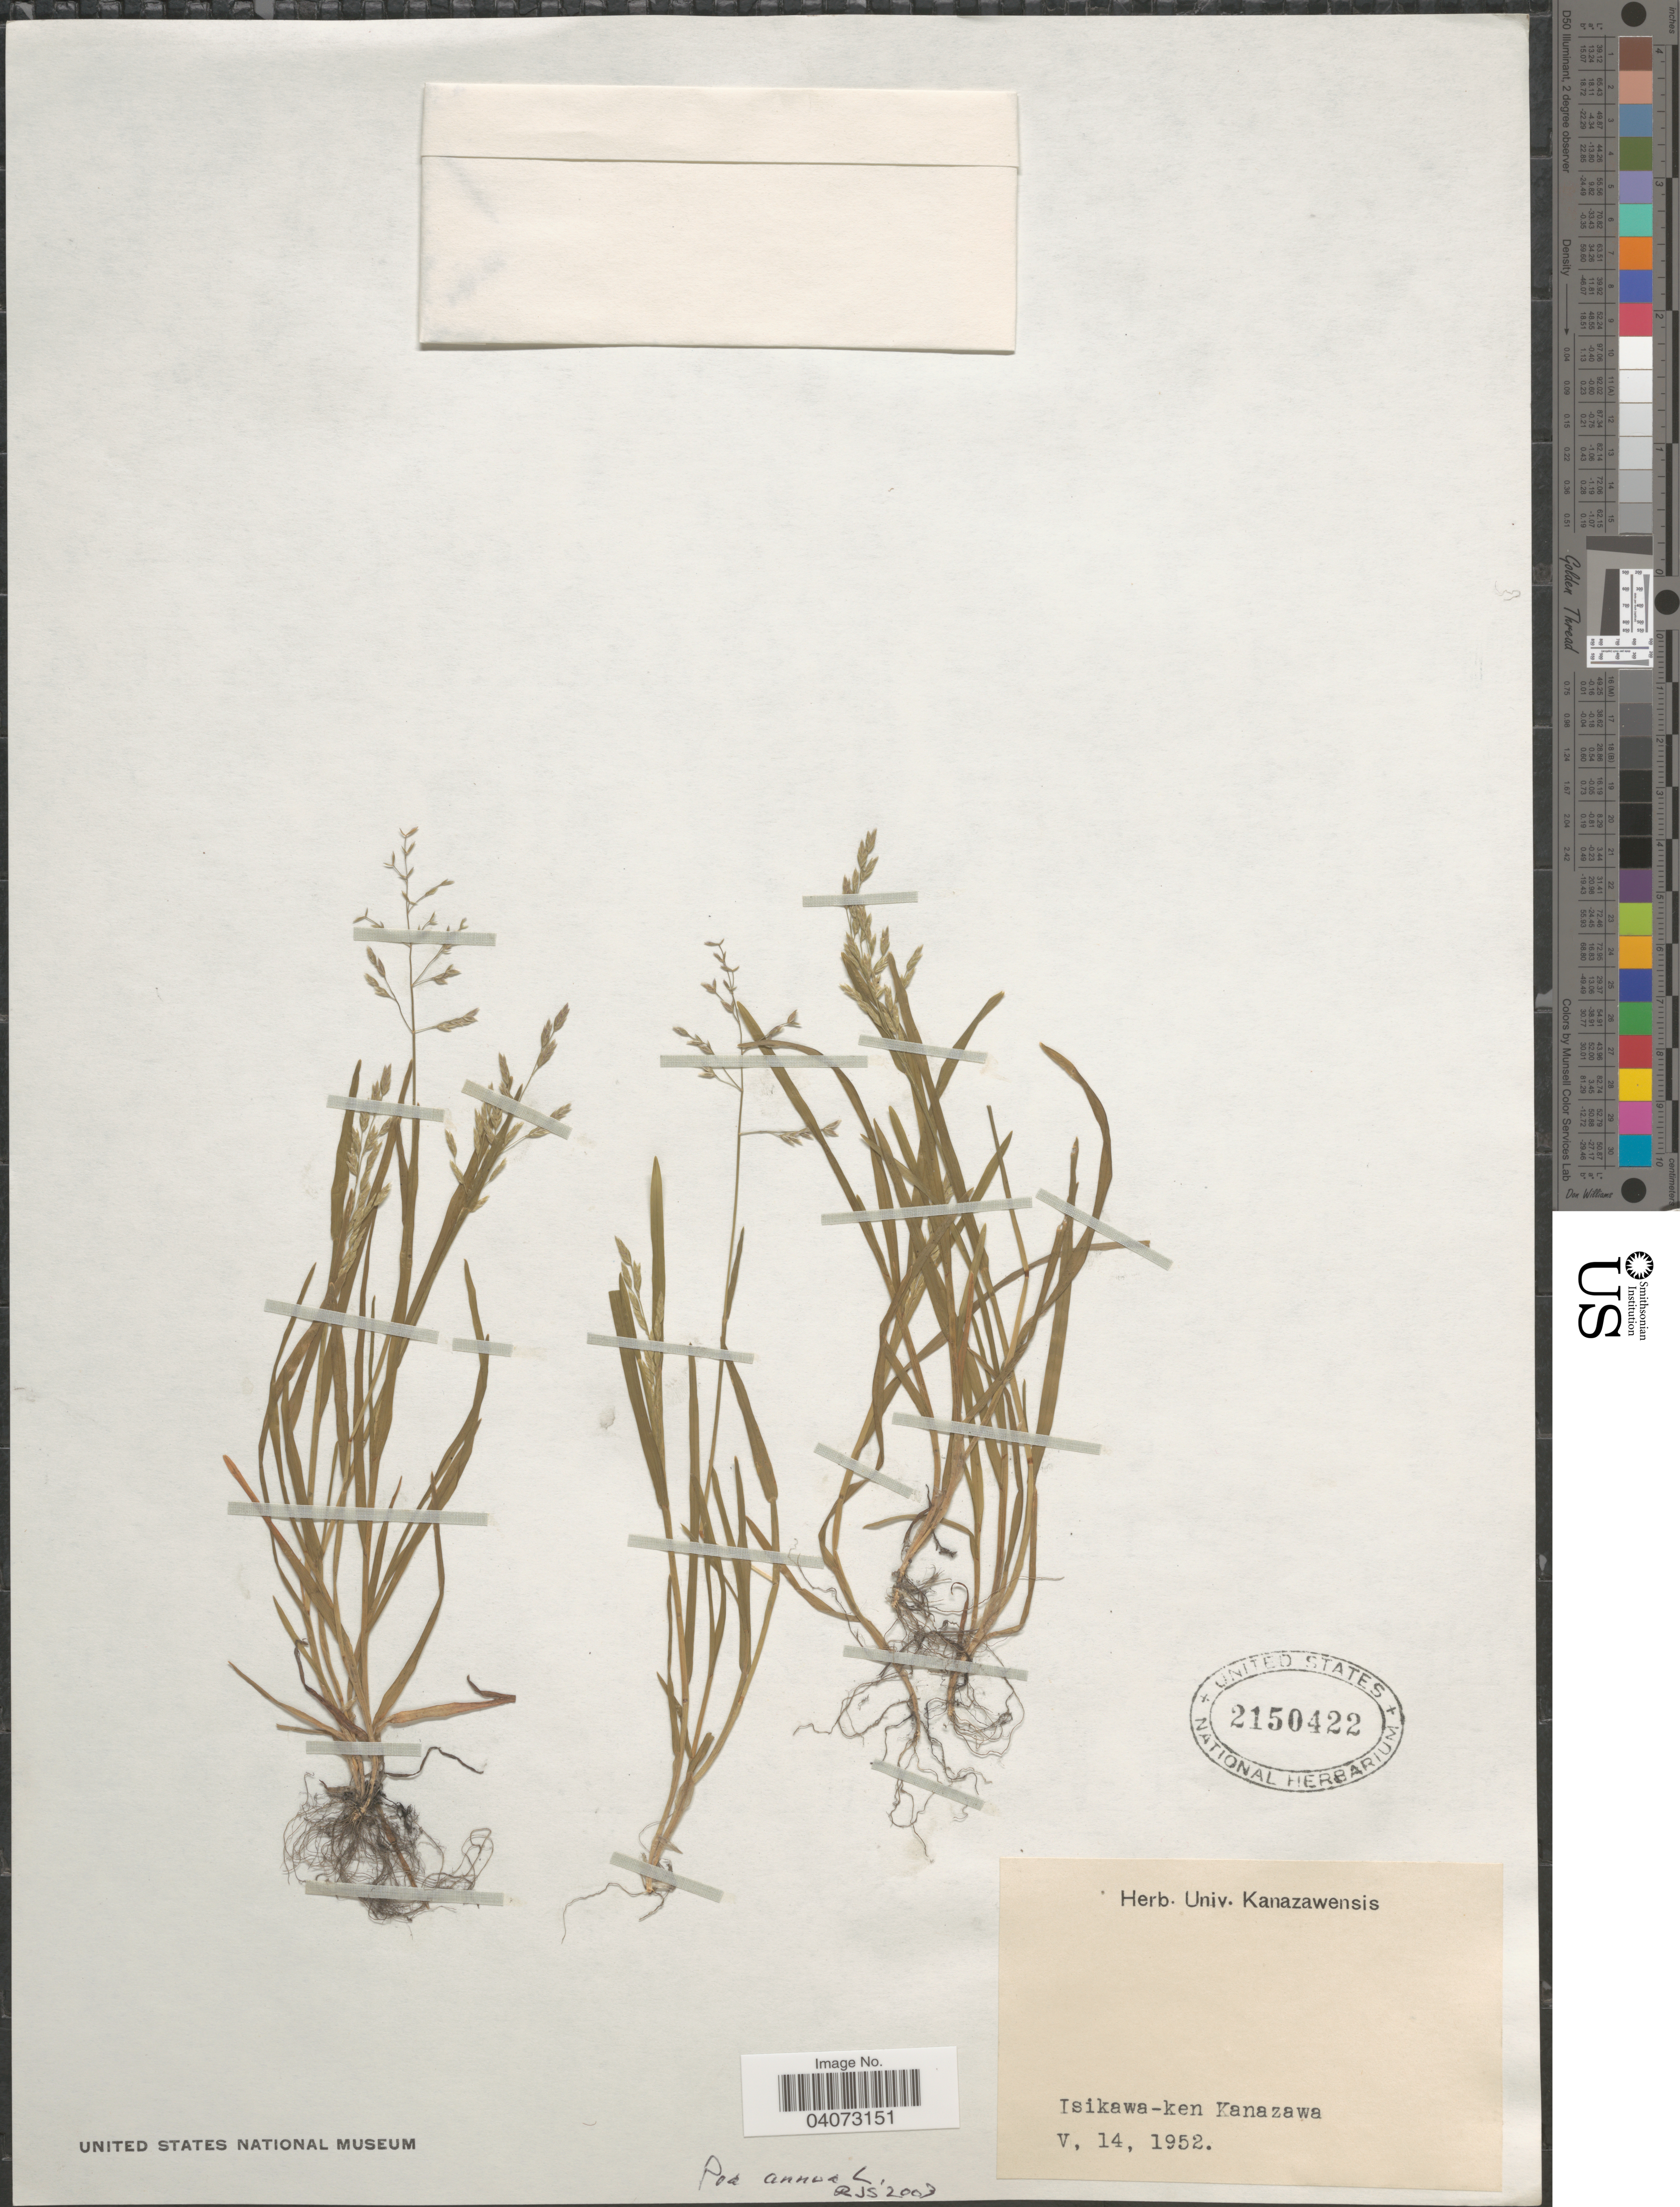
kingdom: Plantae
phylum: Tracheophyta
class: Liliopsida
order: Poales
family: Poaceae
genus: Poa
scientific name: Poa annua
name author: L.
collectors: Ex Herb. Univ. Kanazawensis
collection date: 1952-05-14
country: Japan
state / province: Isikawa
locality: Isikawa-ken Kanazawa.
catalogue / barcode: US 2150422